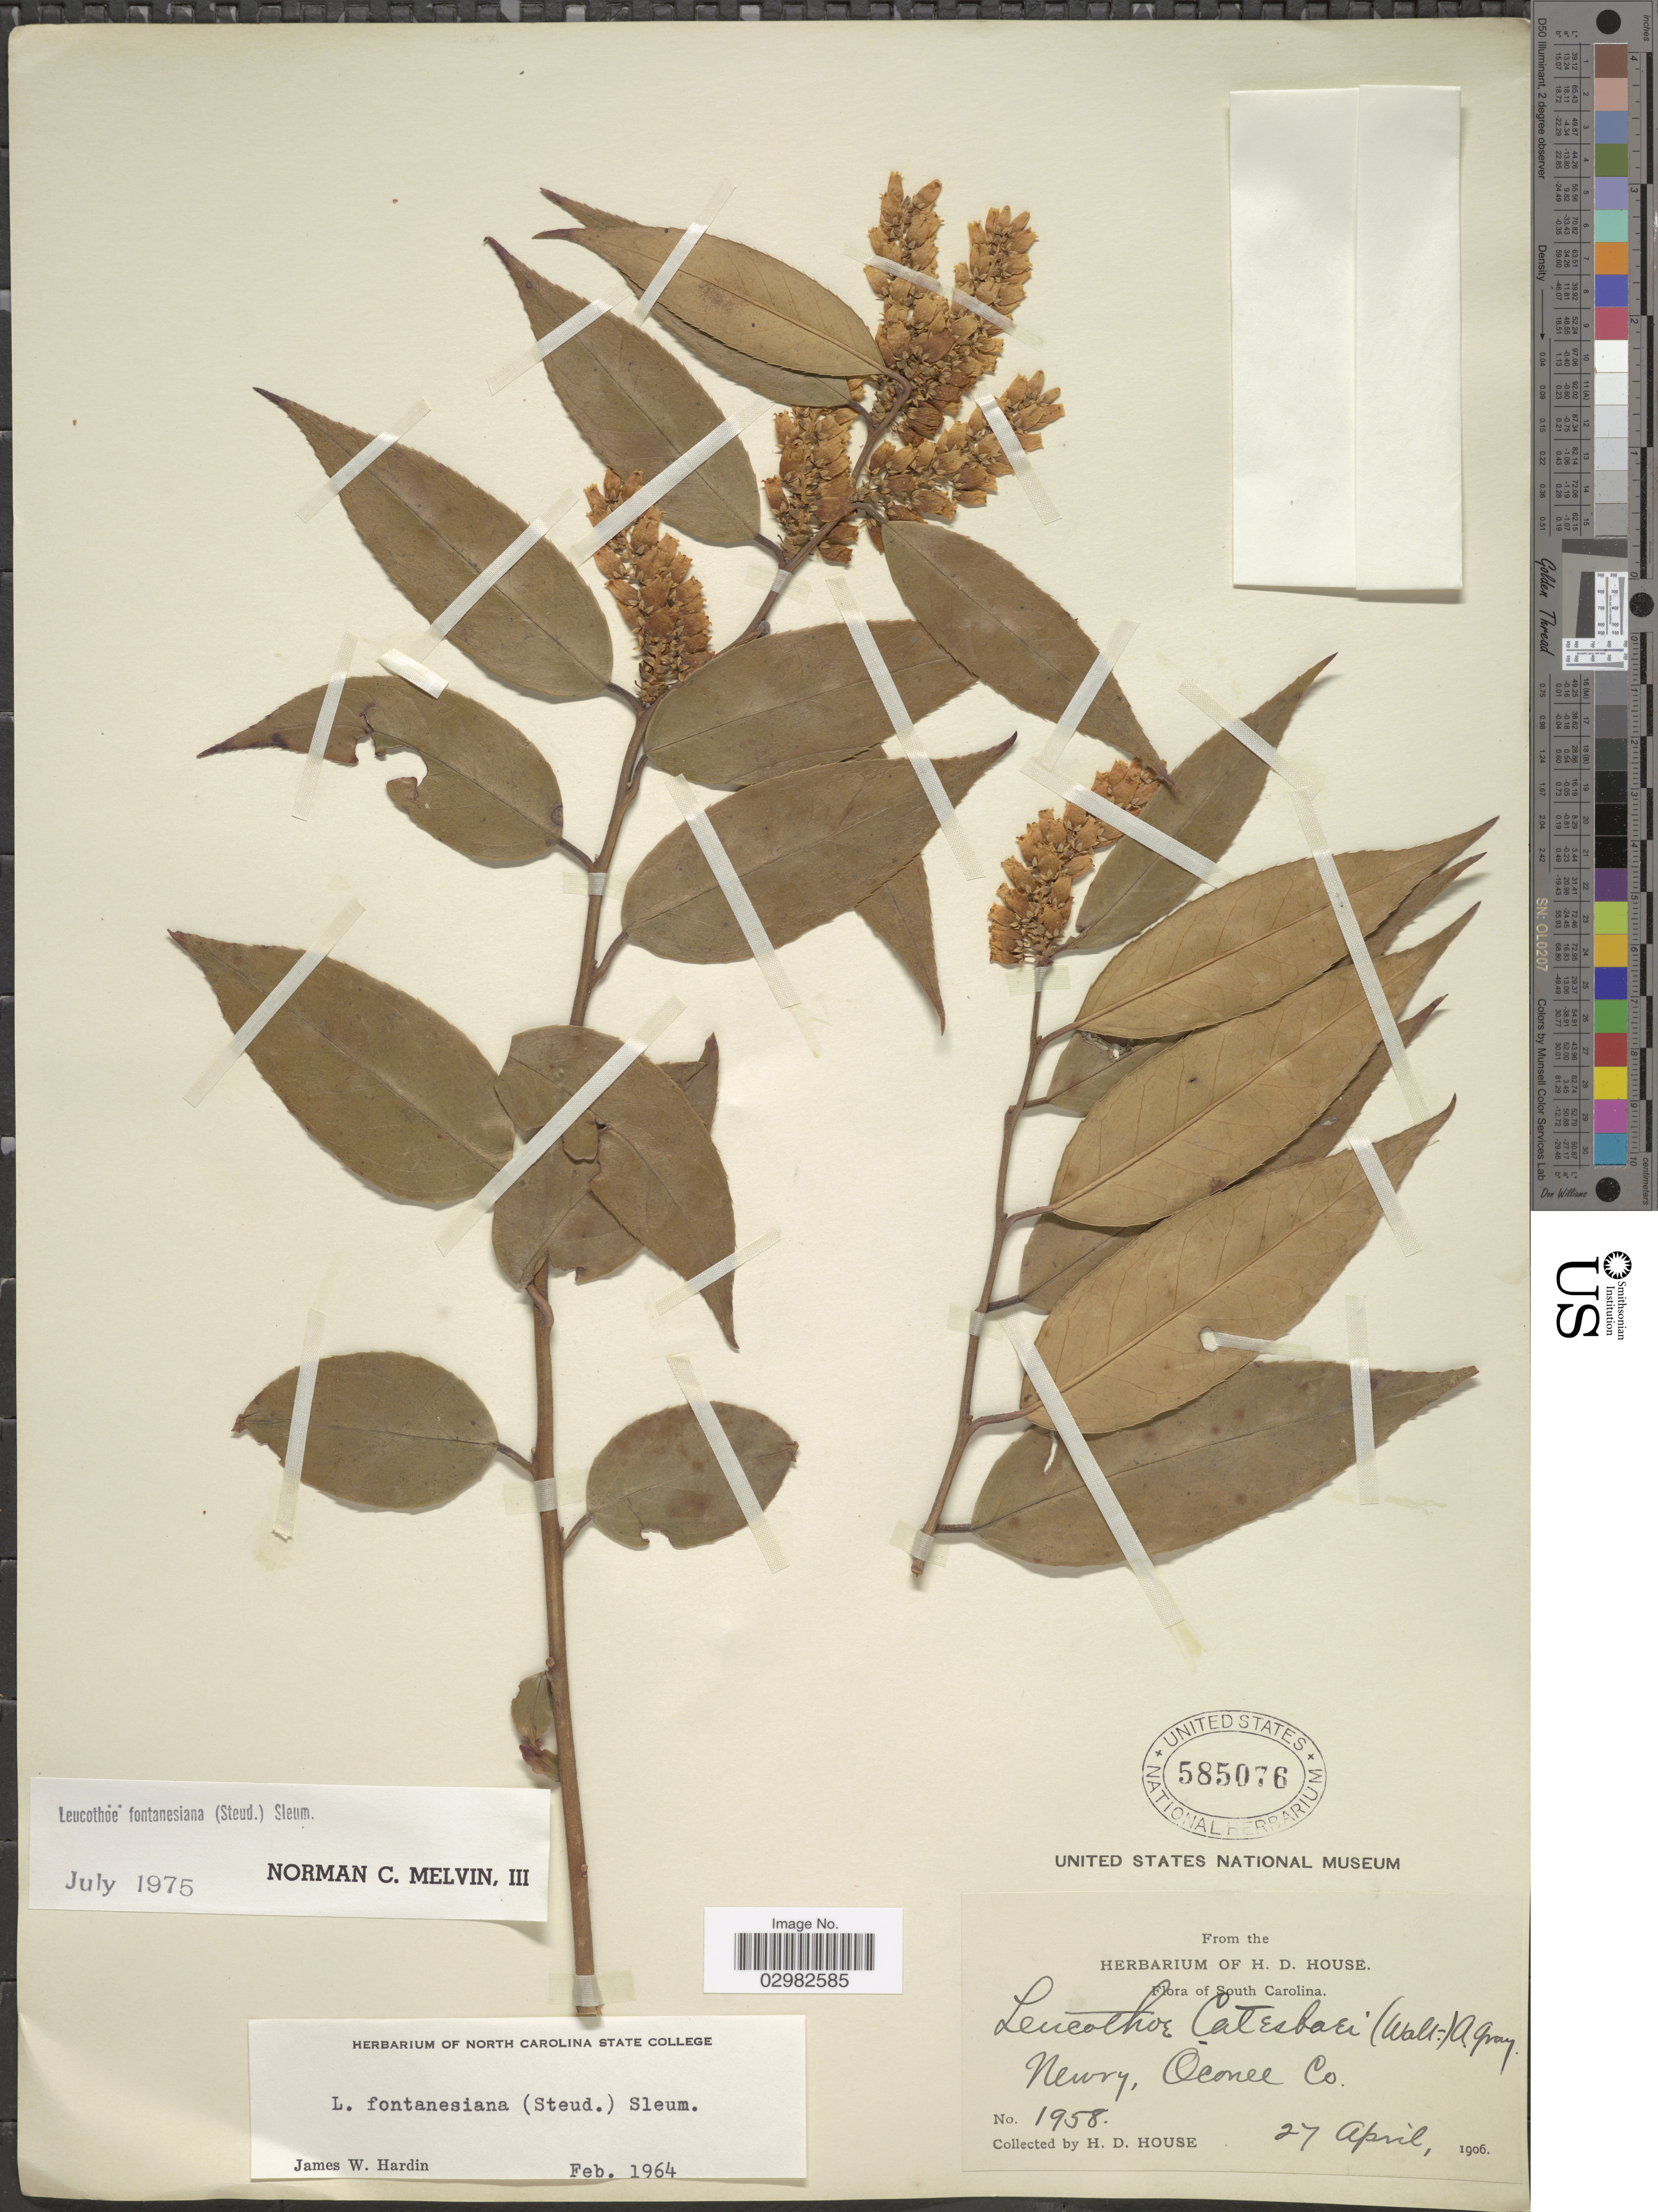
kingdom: Plantae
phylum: Tracheophyta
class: Magnoliopsida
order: Ericales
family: Ericaceae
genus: Leucothoe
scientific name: Leucothoë fontanesiana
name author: (Steud.) Sleumer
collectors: H. D. House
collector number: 1958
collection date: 1906-04-27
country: United States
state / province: South Carolina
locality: Newry, Oconee Co.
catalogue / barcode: US 585076